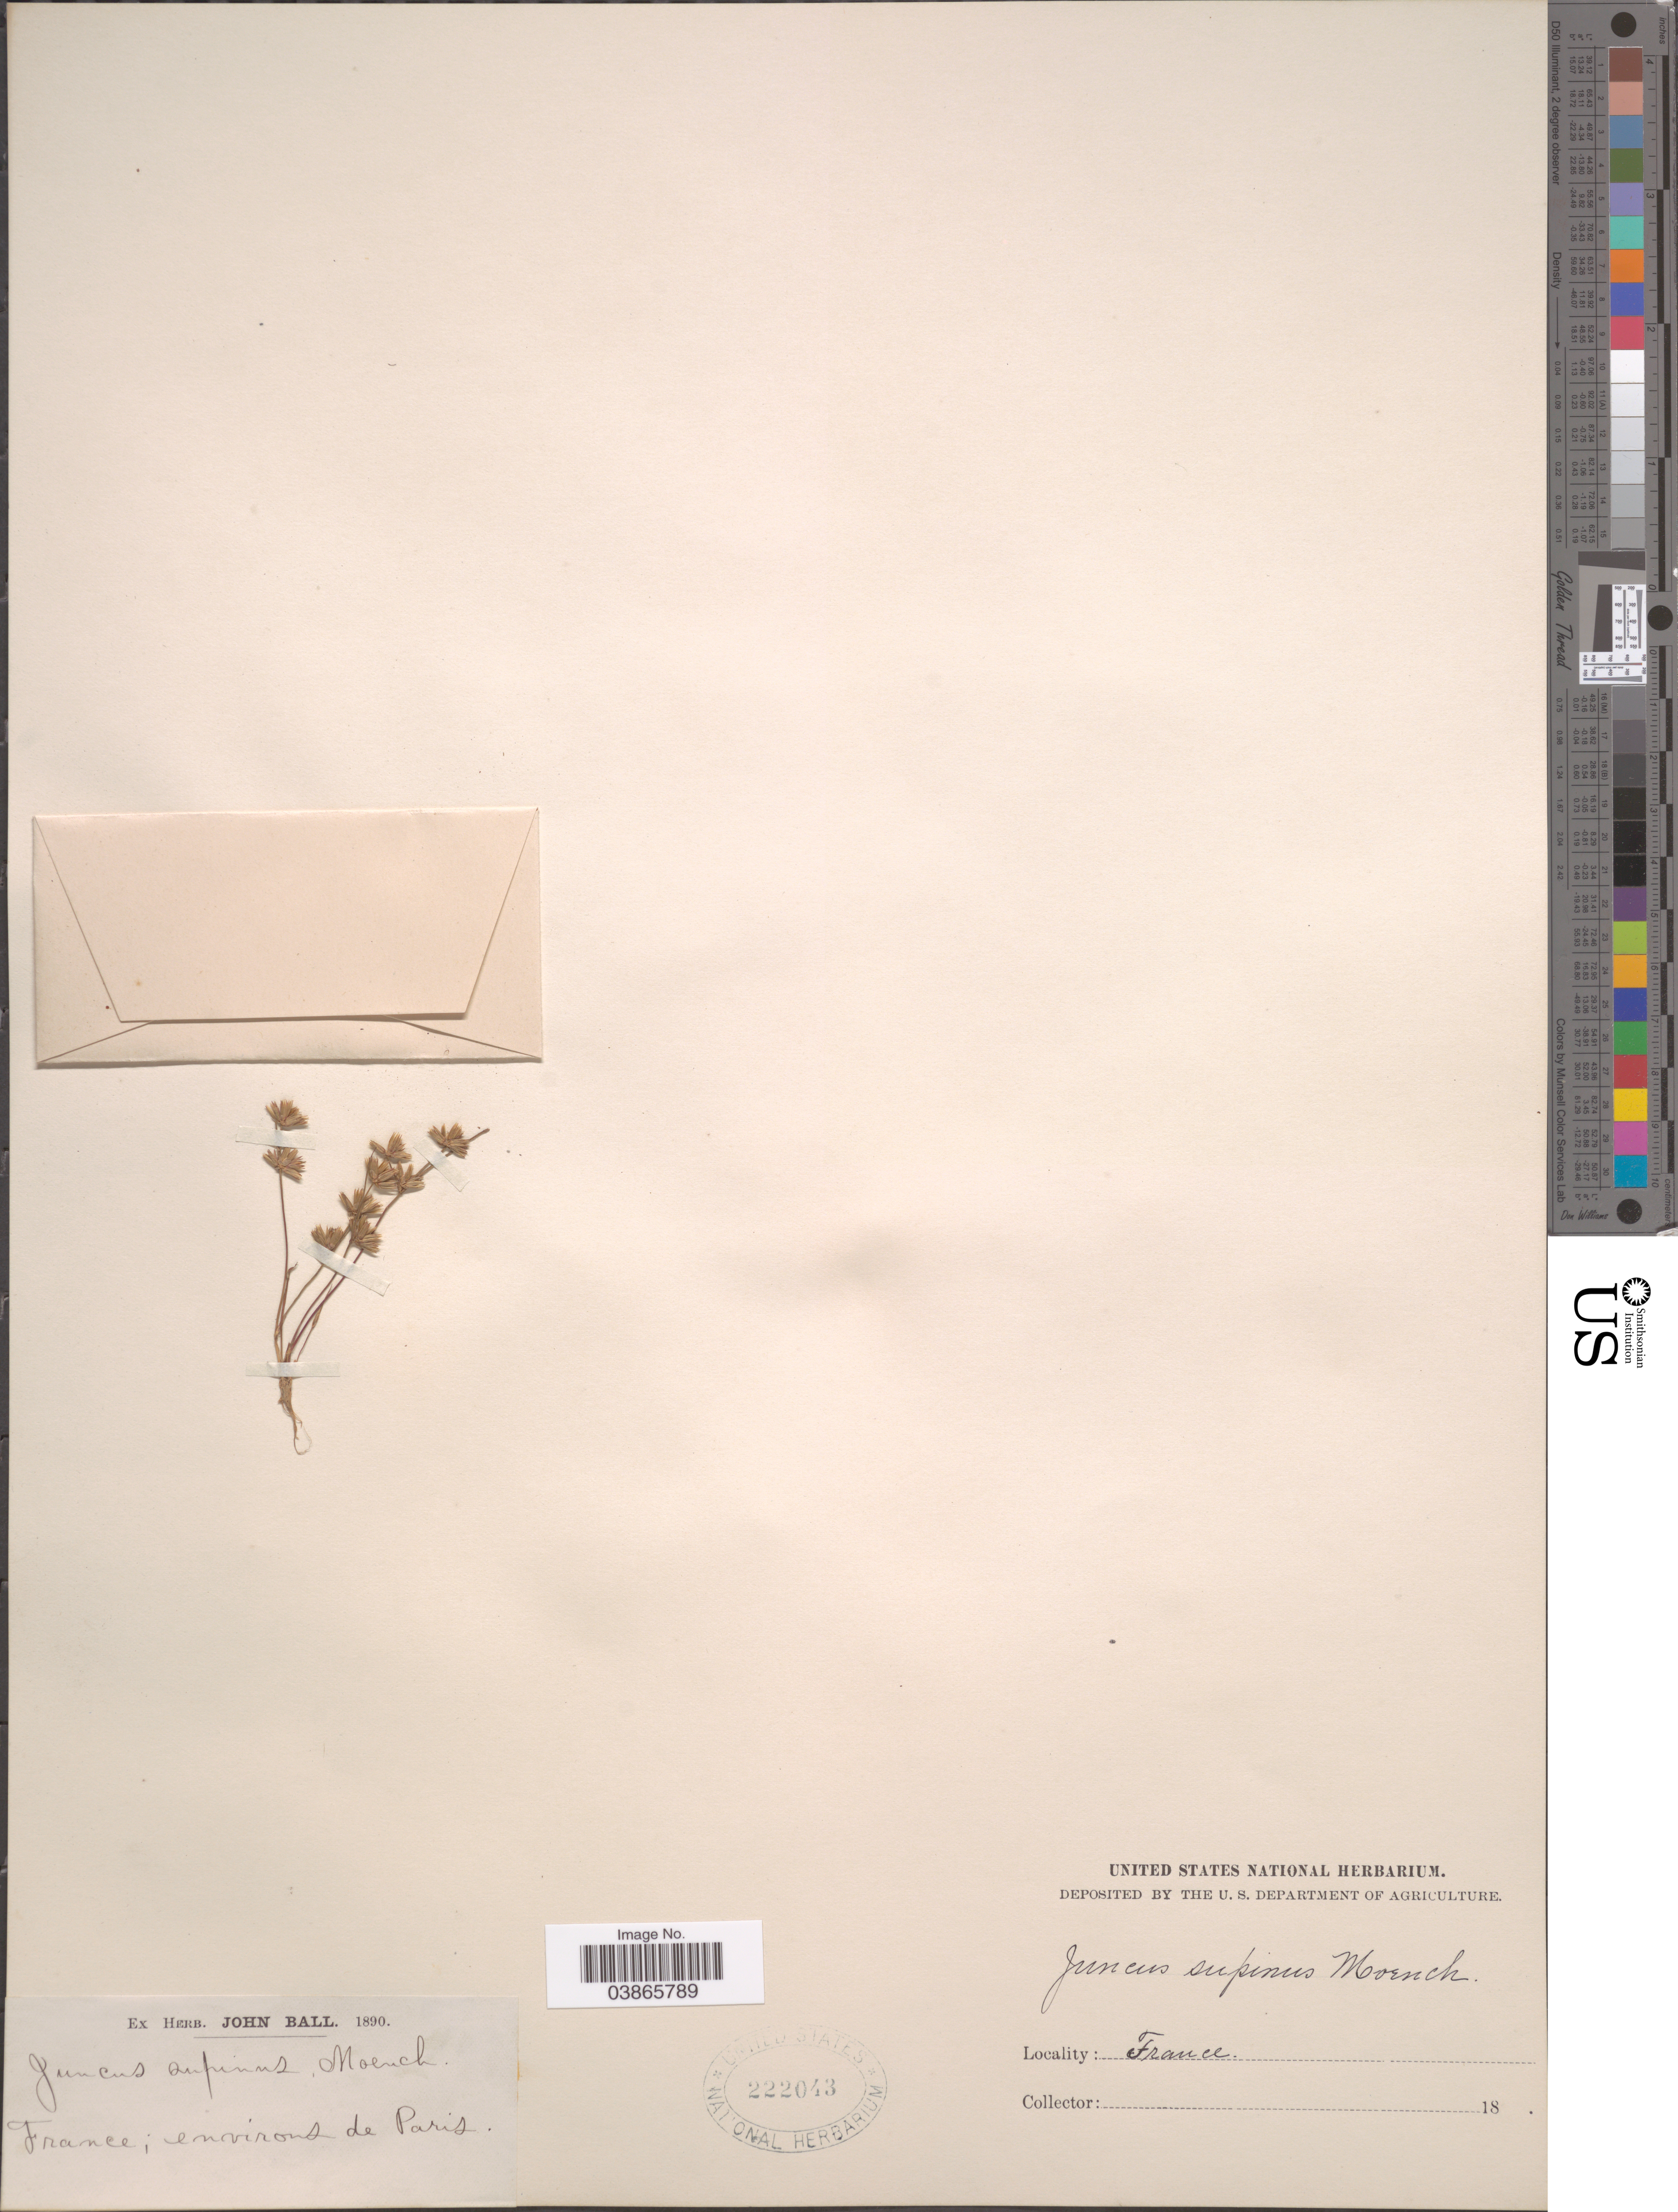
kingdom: Plantae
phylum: Tracheophyta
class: Liliopsida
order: Poales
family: Juncaceae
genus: Juncus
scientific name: Juncus supinus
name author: Moench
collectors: ex herb. John Ball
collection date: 1890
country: France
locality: Environs de Paris.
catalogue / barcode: US 222043